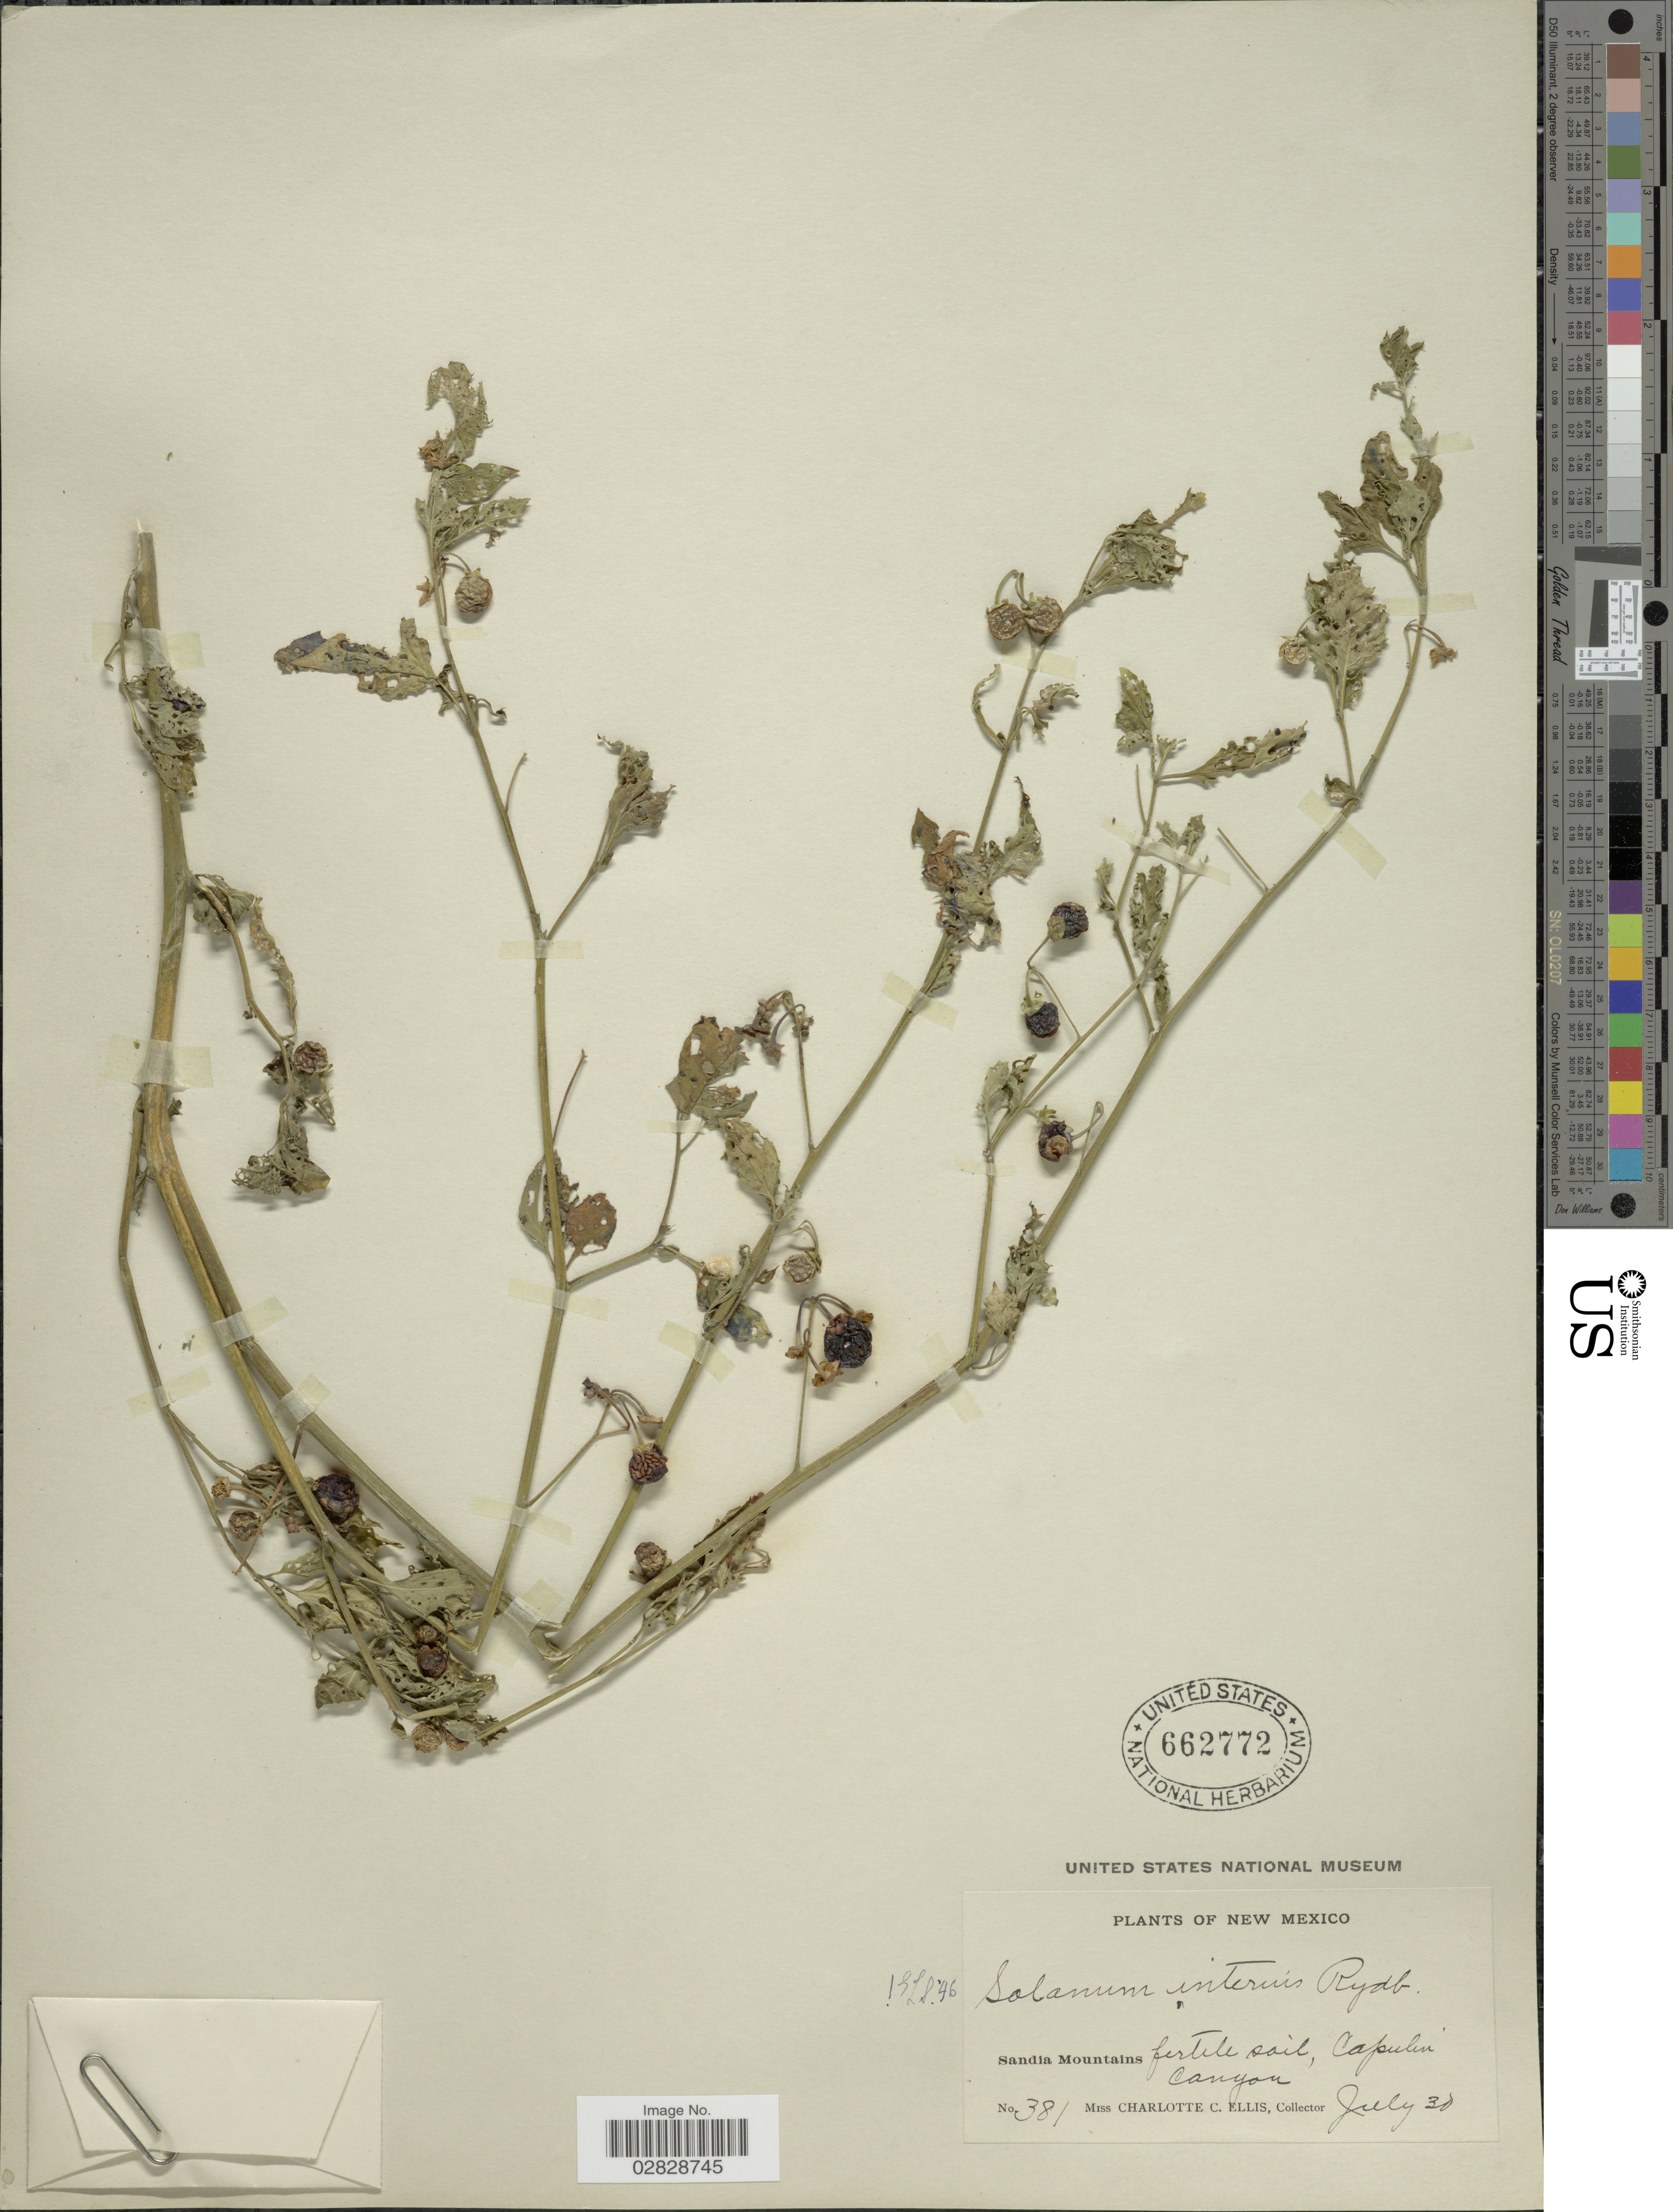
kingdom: Plantae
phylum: Tracheophyta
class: Magnoliopsida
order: Solanales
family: Solanaceae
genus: Solanum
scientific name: Solanum interius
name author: Rydb.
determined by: Knapp, S. D.; Särkinen, T.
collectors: C. C. Ellis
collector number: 381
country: United States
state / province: New Mexico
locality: Sandia Mountains, fertile soil, Capulin Canyon.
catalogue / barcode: US 662772